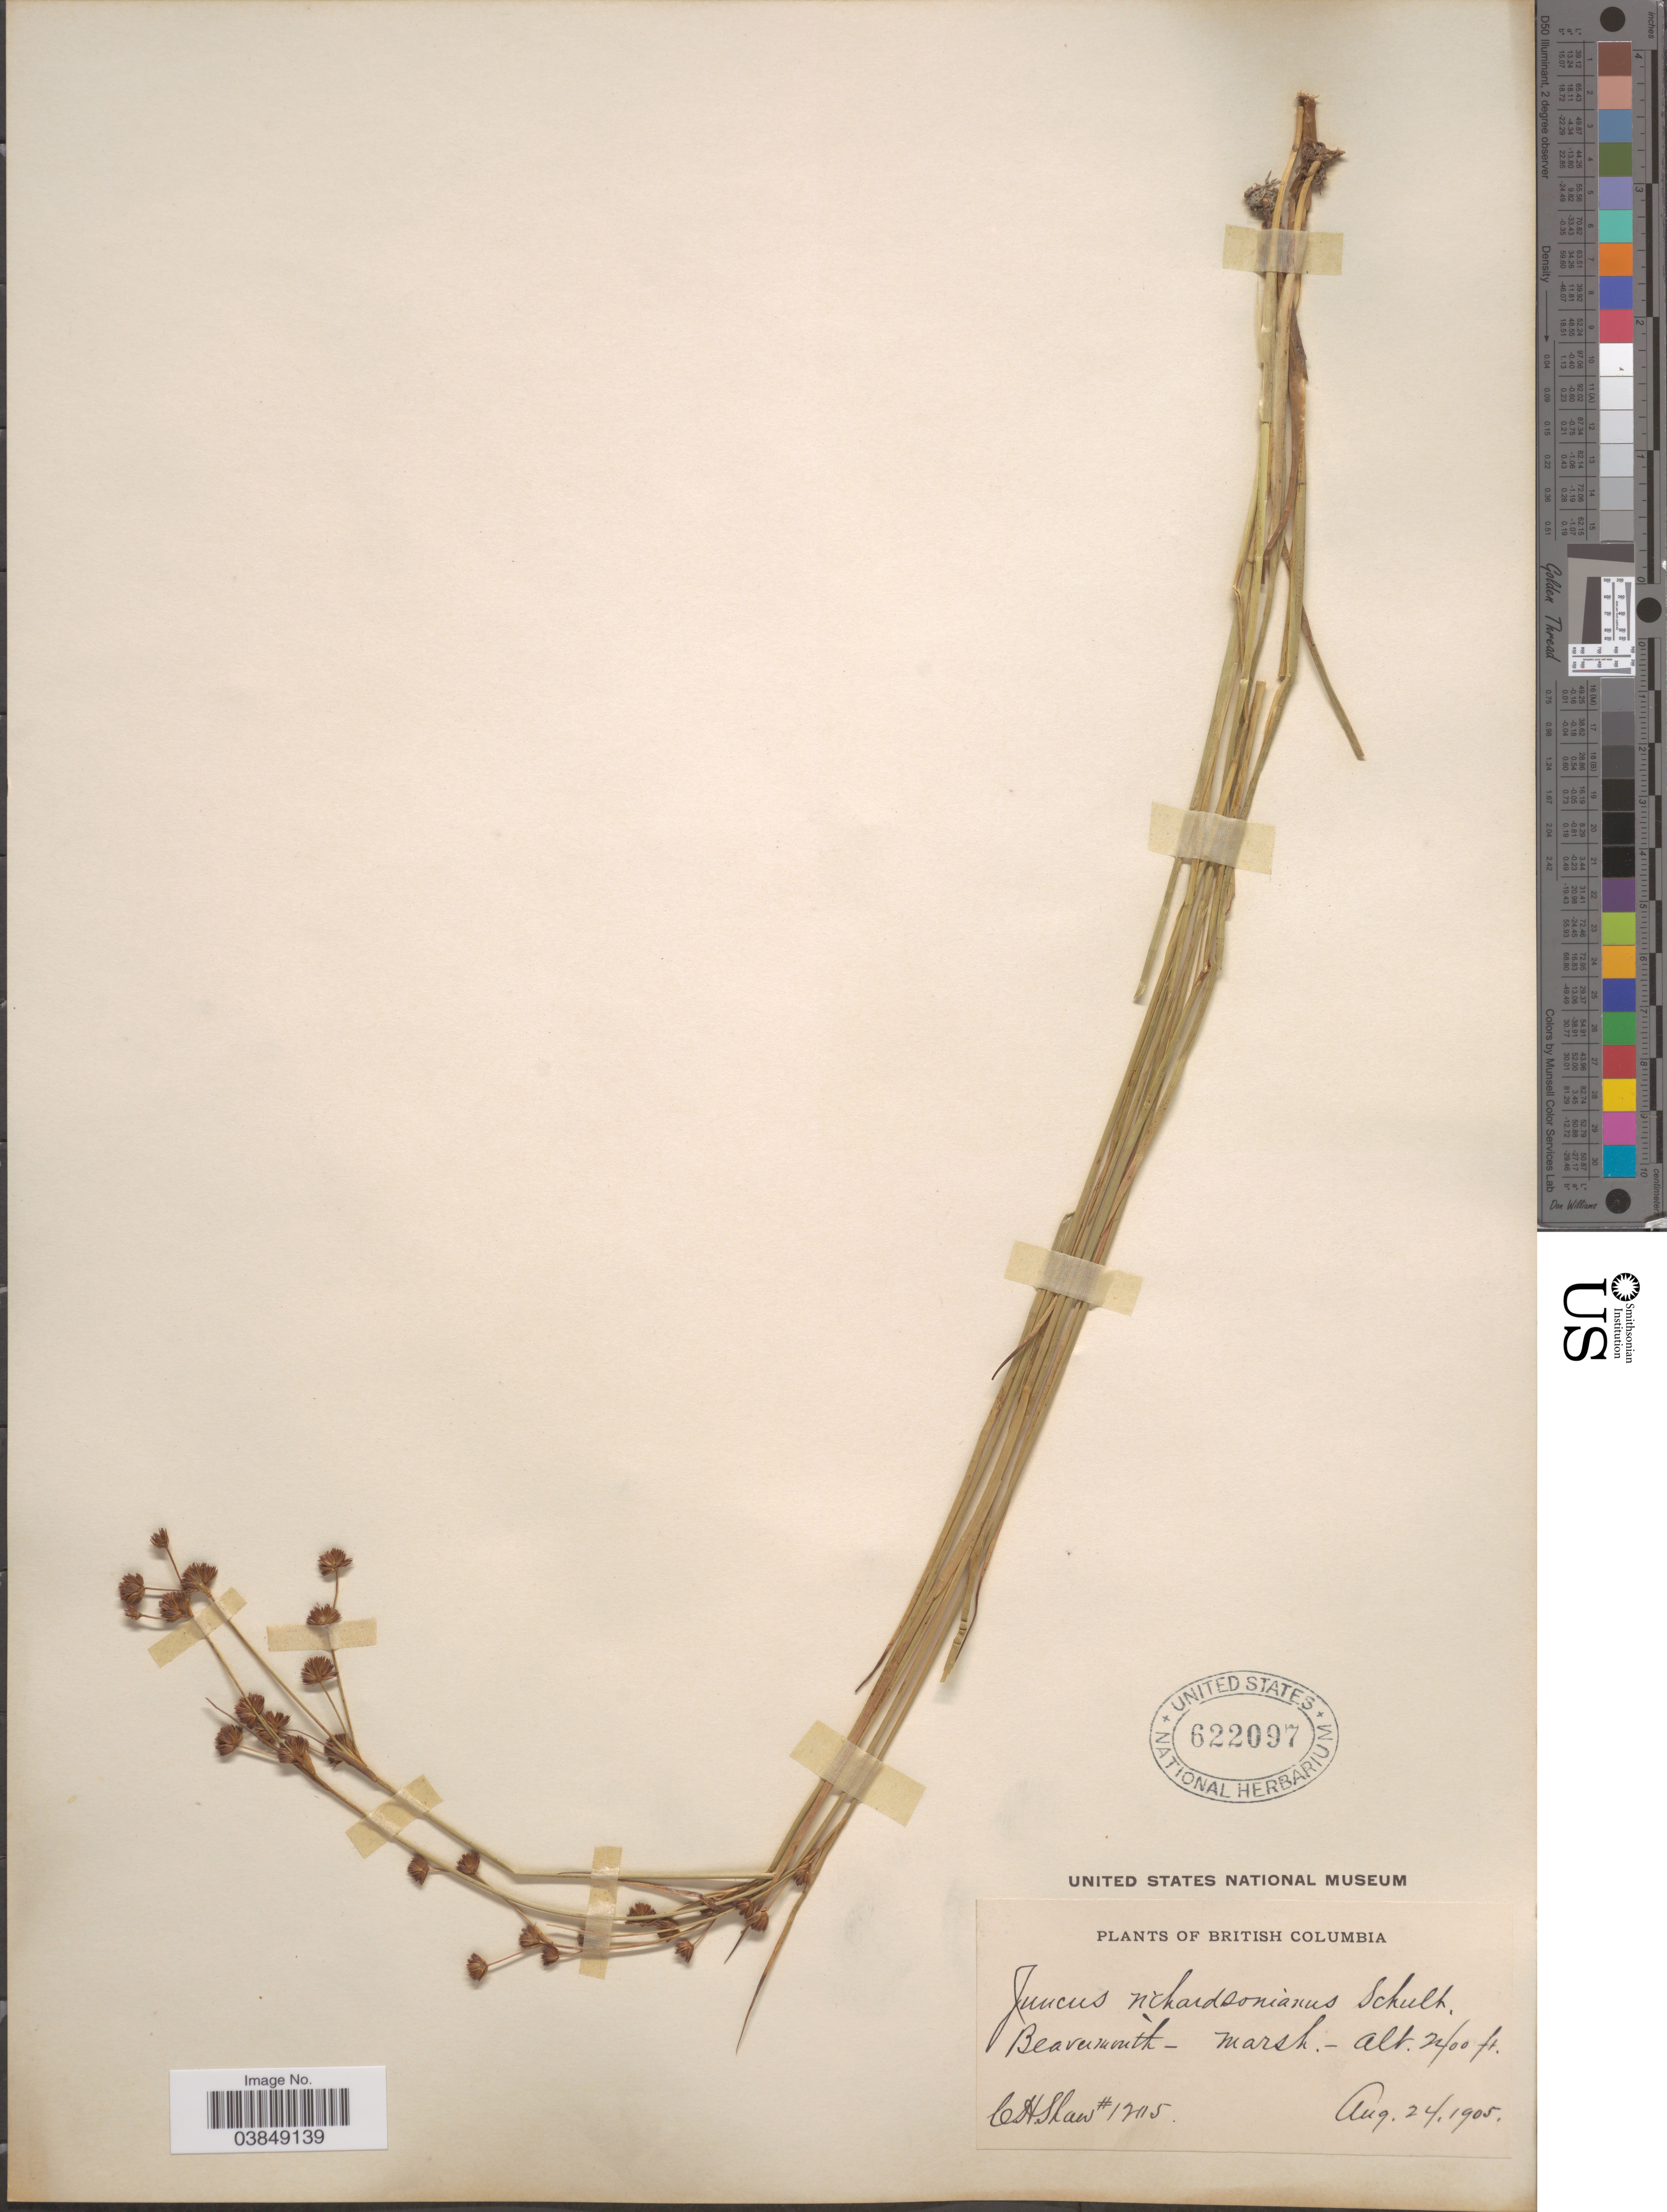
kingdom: Plantae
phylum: Tracheophyta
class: Liliopsida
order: Poales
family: Juncaceae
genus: Juncus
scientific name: Juncus alpinus var. rariflorus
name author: (Hartm.) Hartm.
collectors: C. H. Shaw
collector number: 12115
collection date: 1905-08-24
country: Canada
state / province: British Columbia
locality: Beavermouth - marsh.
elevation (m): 732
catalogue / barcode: US 622097